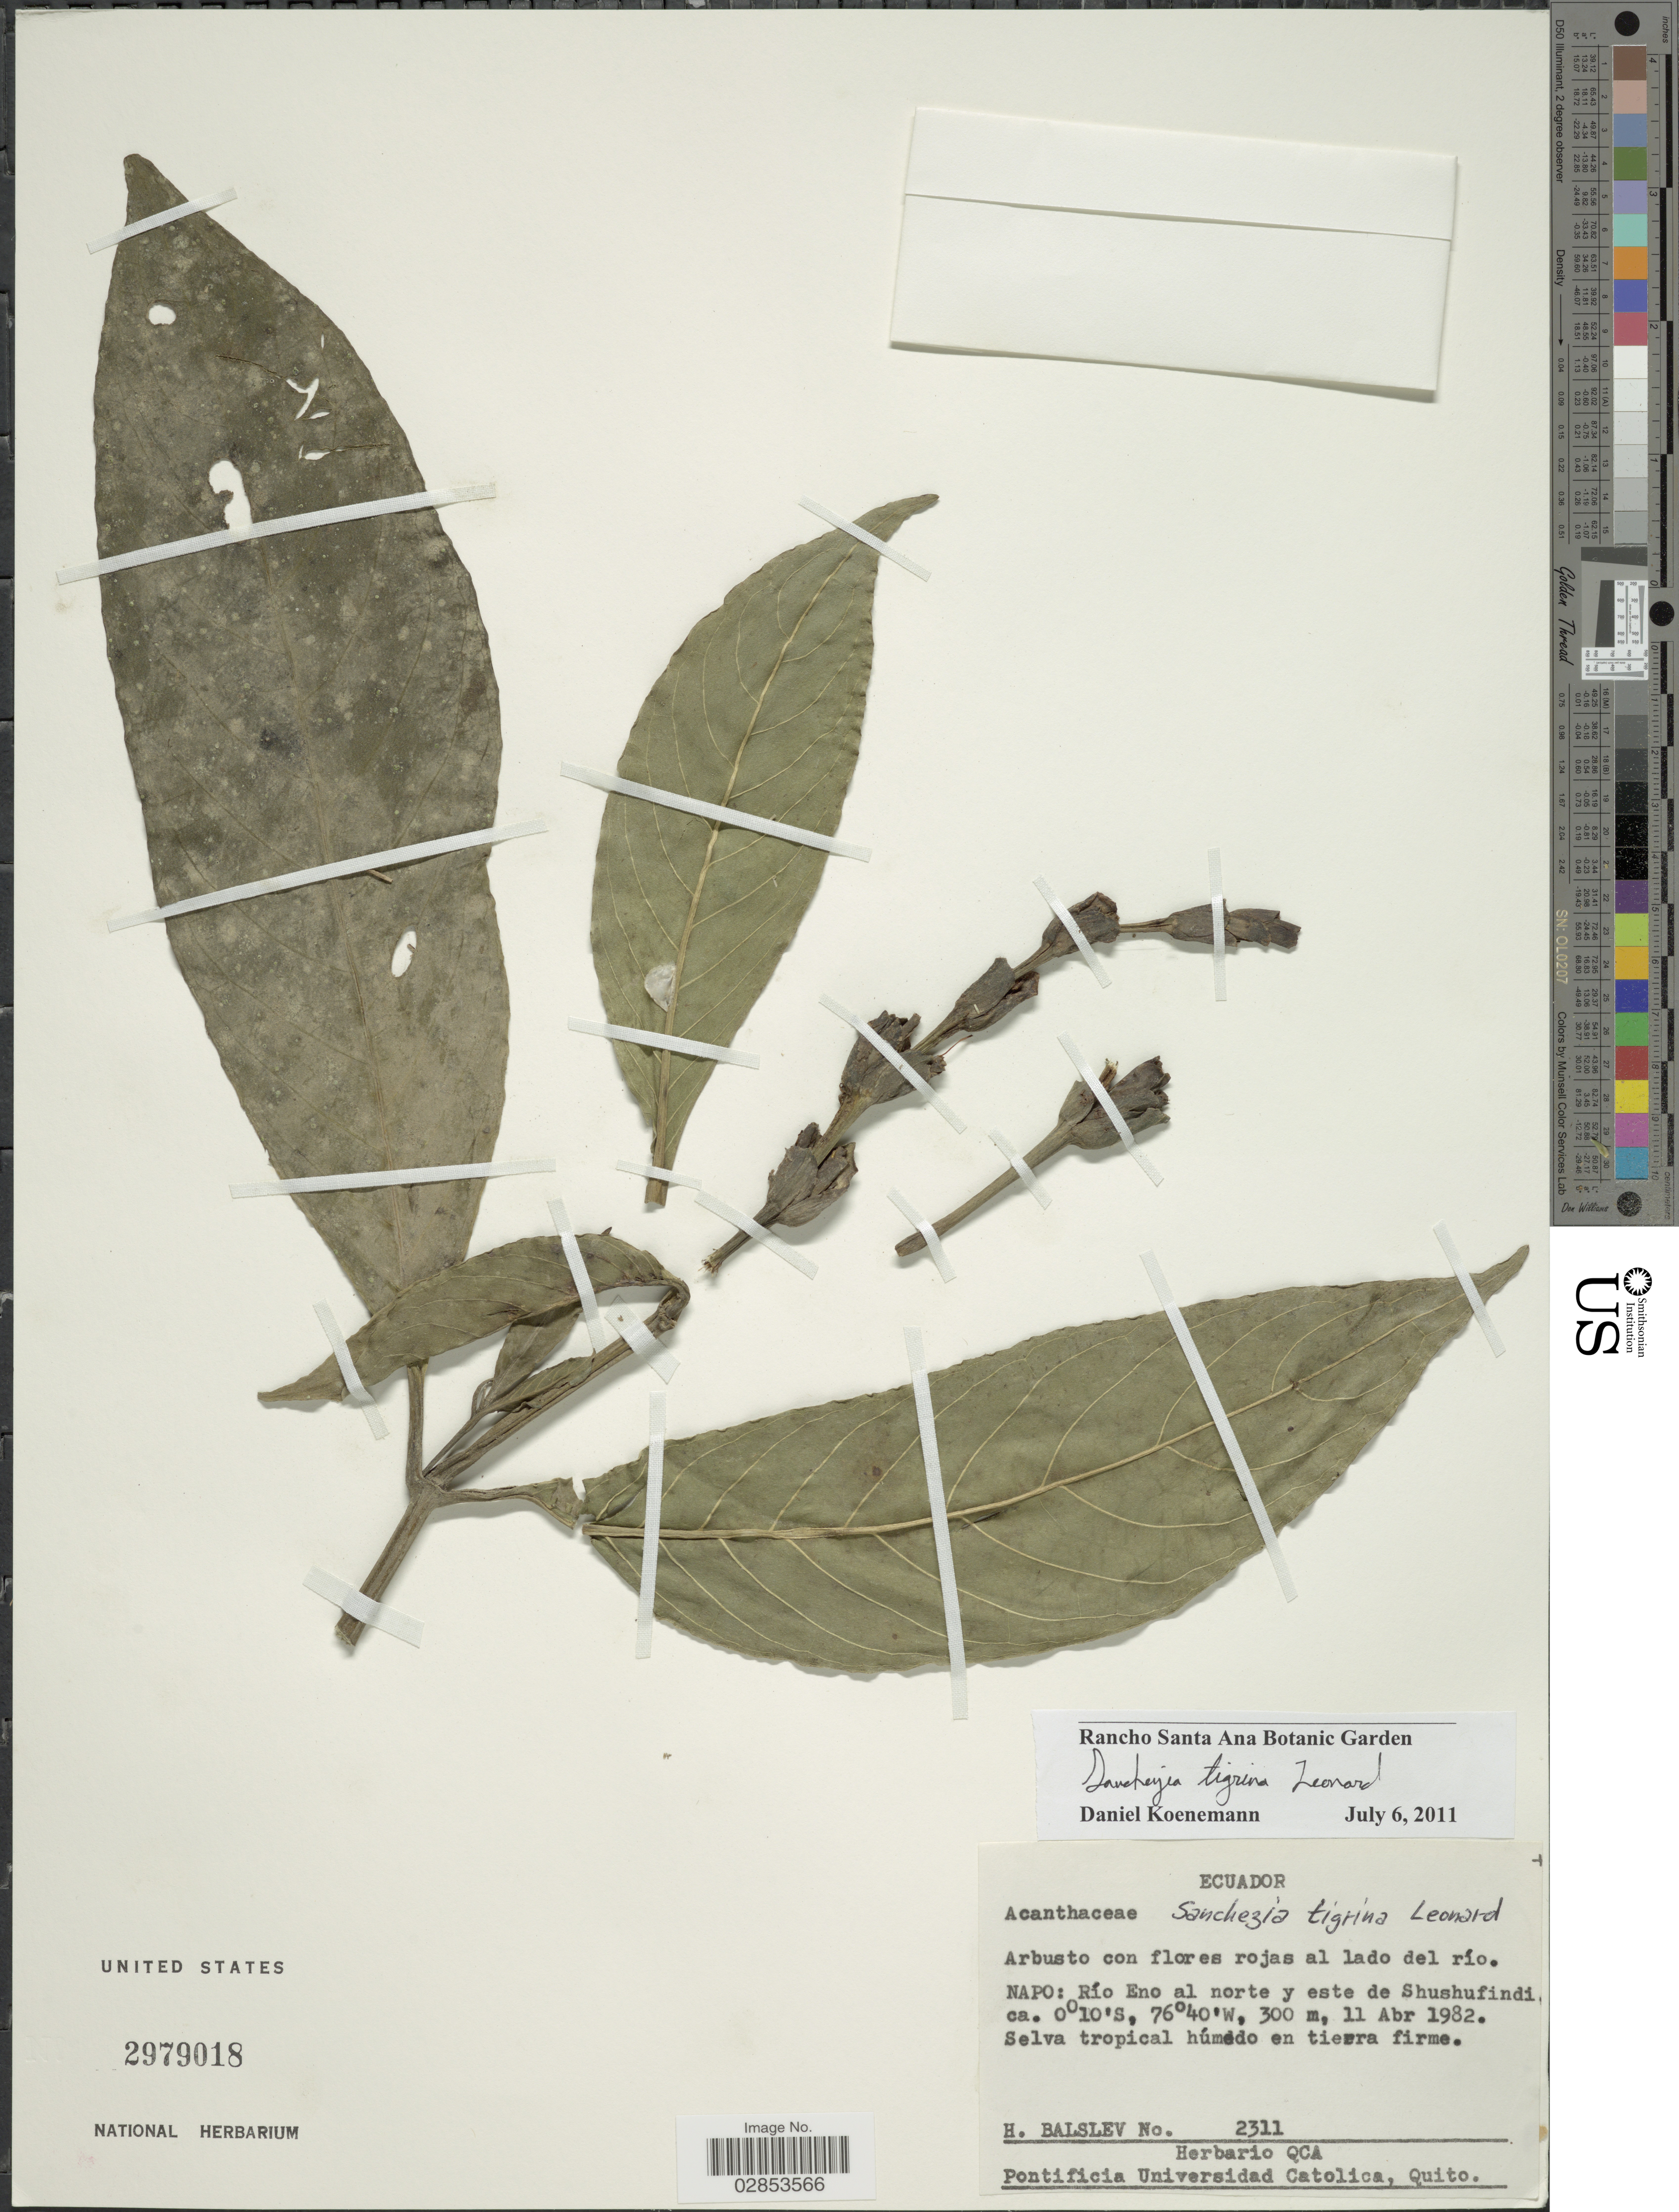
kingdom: Plantae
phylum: Tracheophyta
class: Magnoliopsida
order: Lamiales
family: Acanthaceae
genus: Sanchezia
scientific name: Sanchezia ecuadorensis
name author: Leonard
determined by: Azevedo, Igor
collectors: H. Balslev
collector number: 2311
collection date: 1982-04-11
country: Ecuador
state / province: Napo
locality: Río Eno al norte y este de Shushufindi.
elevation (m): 300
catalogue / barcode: US 2979018